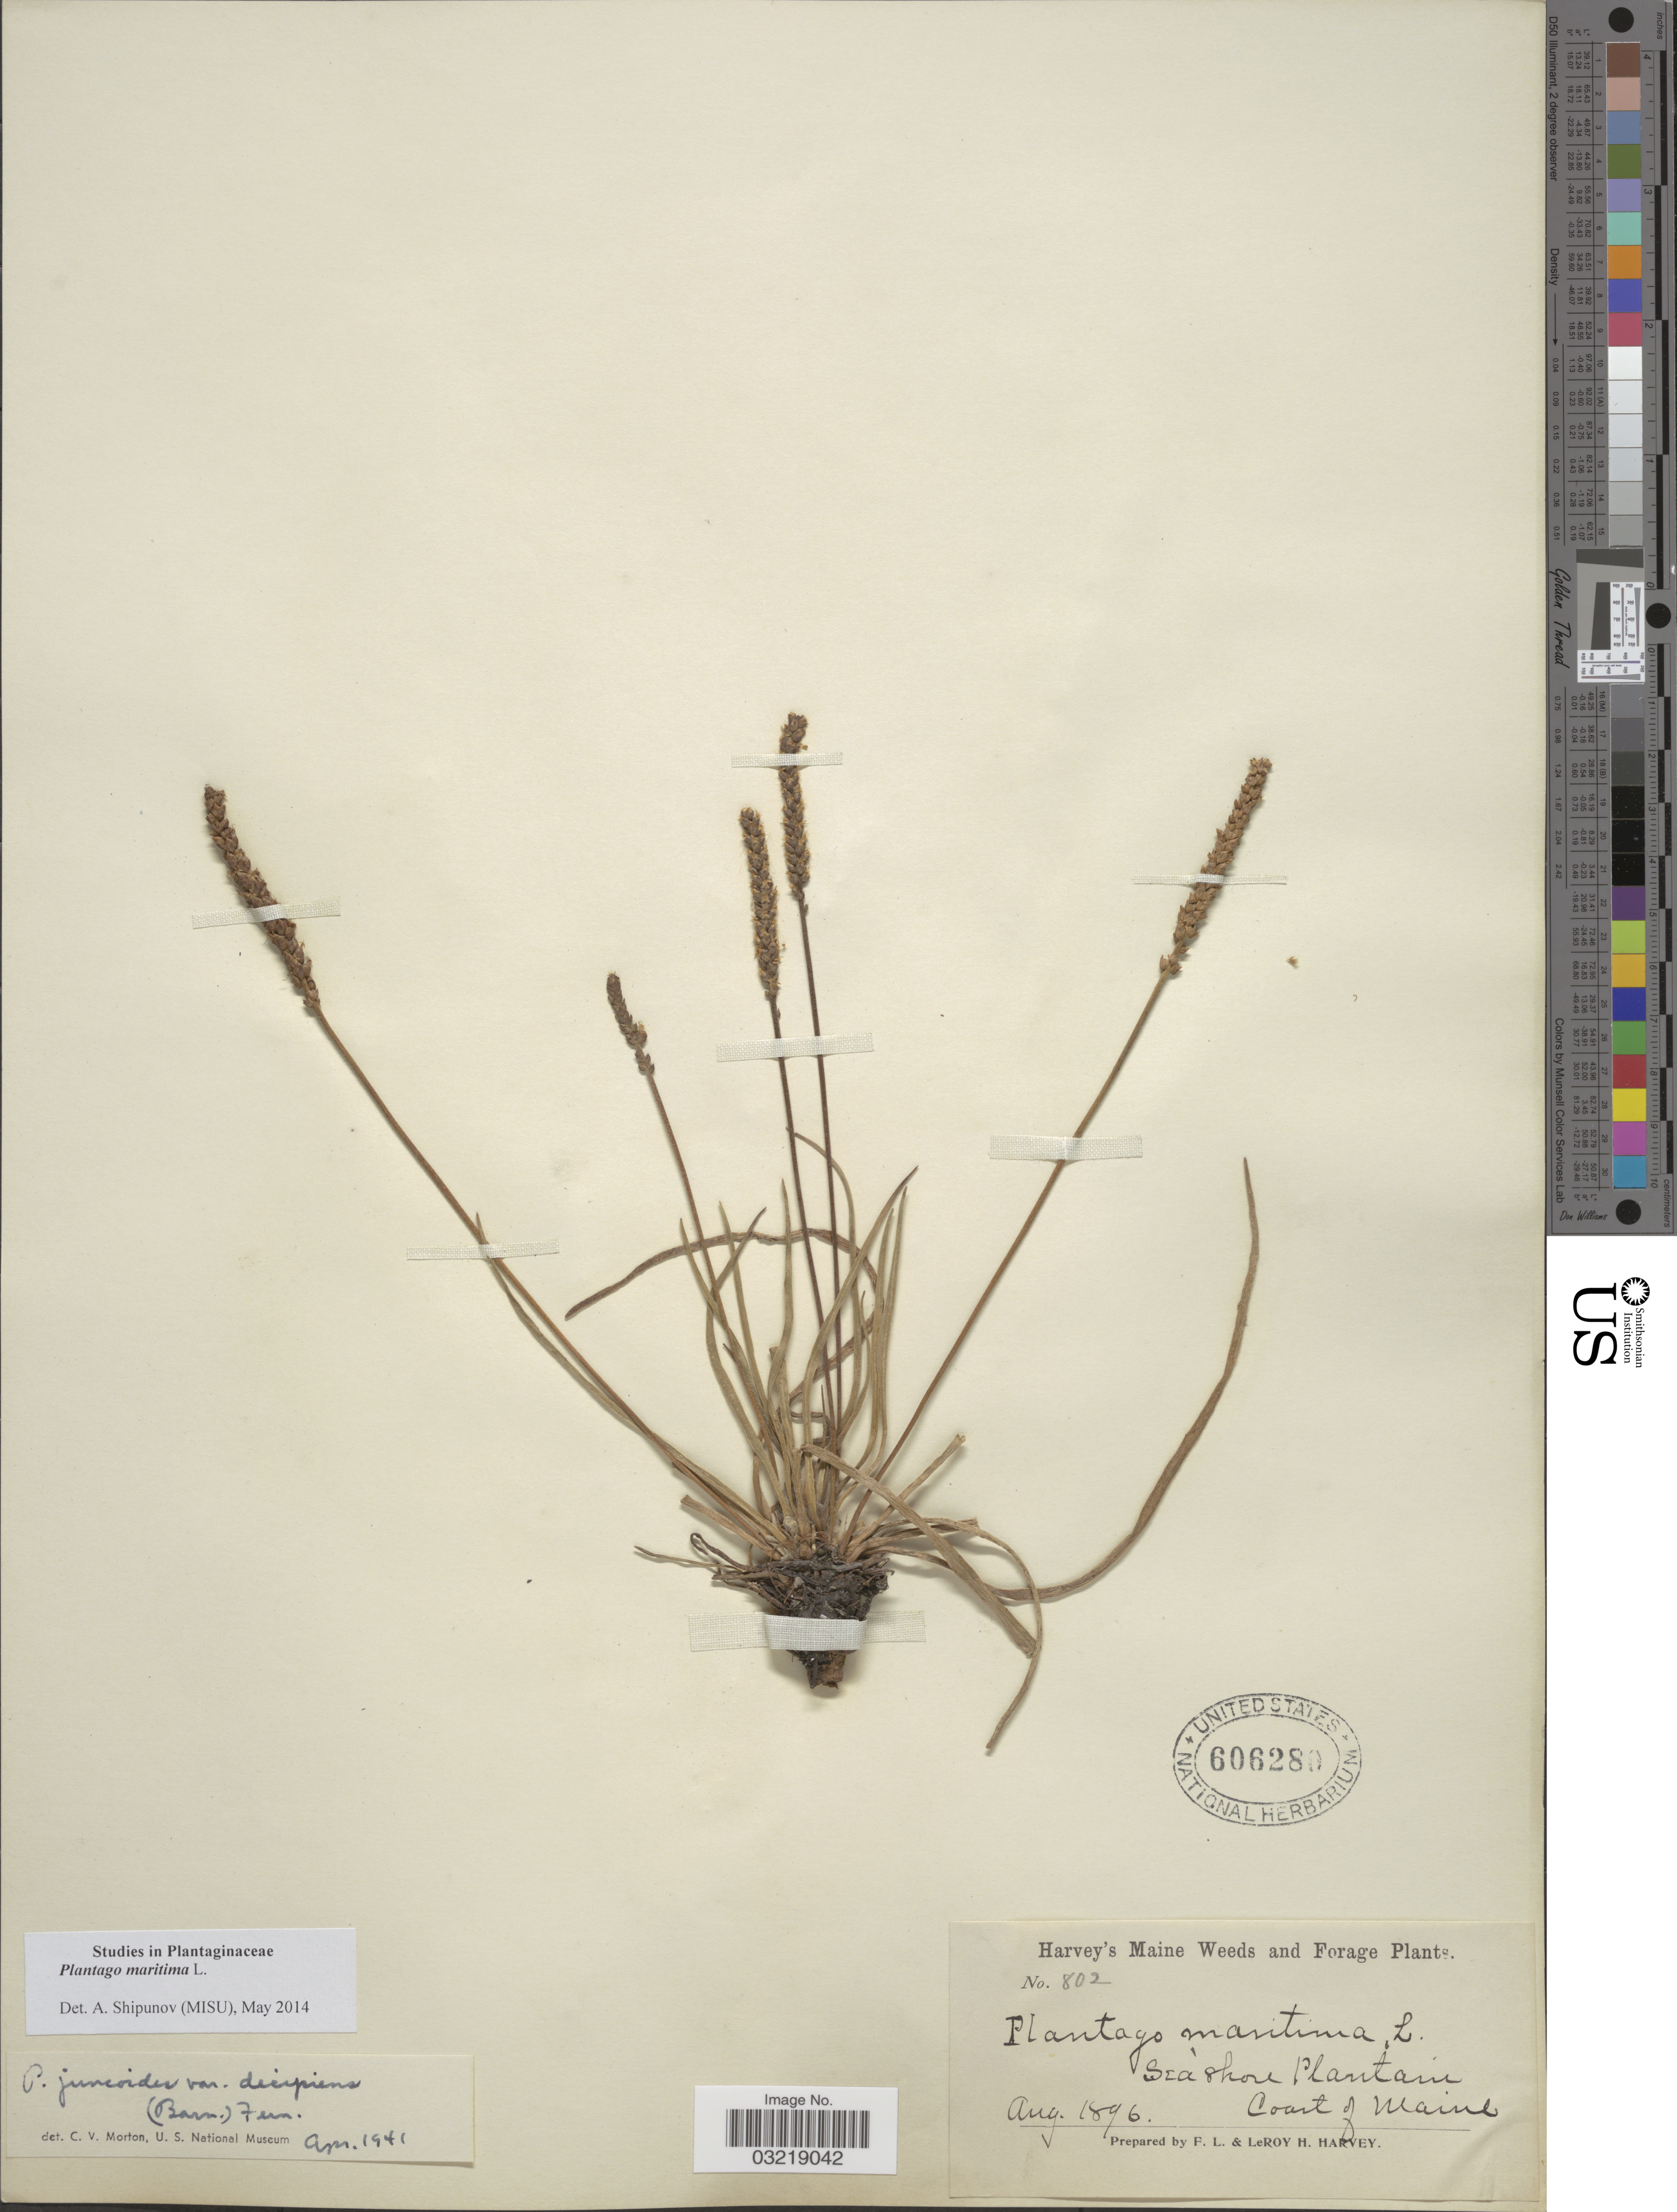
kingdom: Plantae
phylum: Tracheophyta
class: Magnoliopsida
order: Lamiales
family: Plantaginaceae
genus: Plantago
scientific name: Plantago maritima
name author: L.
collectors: F. L. Harvey & L. H. Harvey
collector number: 802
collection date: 1896-08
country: United States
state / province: Maine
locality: Harvey's Maine Weeds and Forage. Sea shore Plantain. Coast of Maine.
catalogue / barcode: US 606280